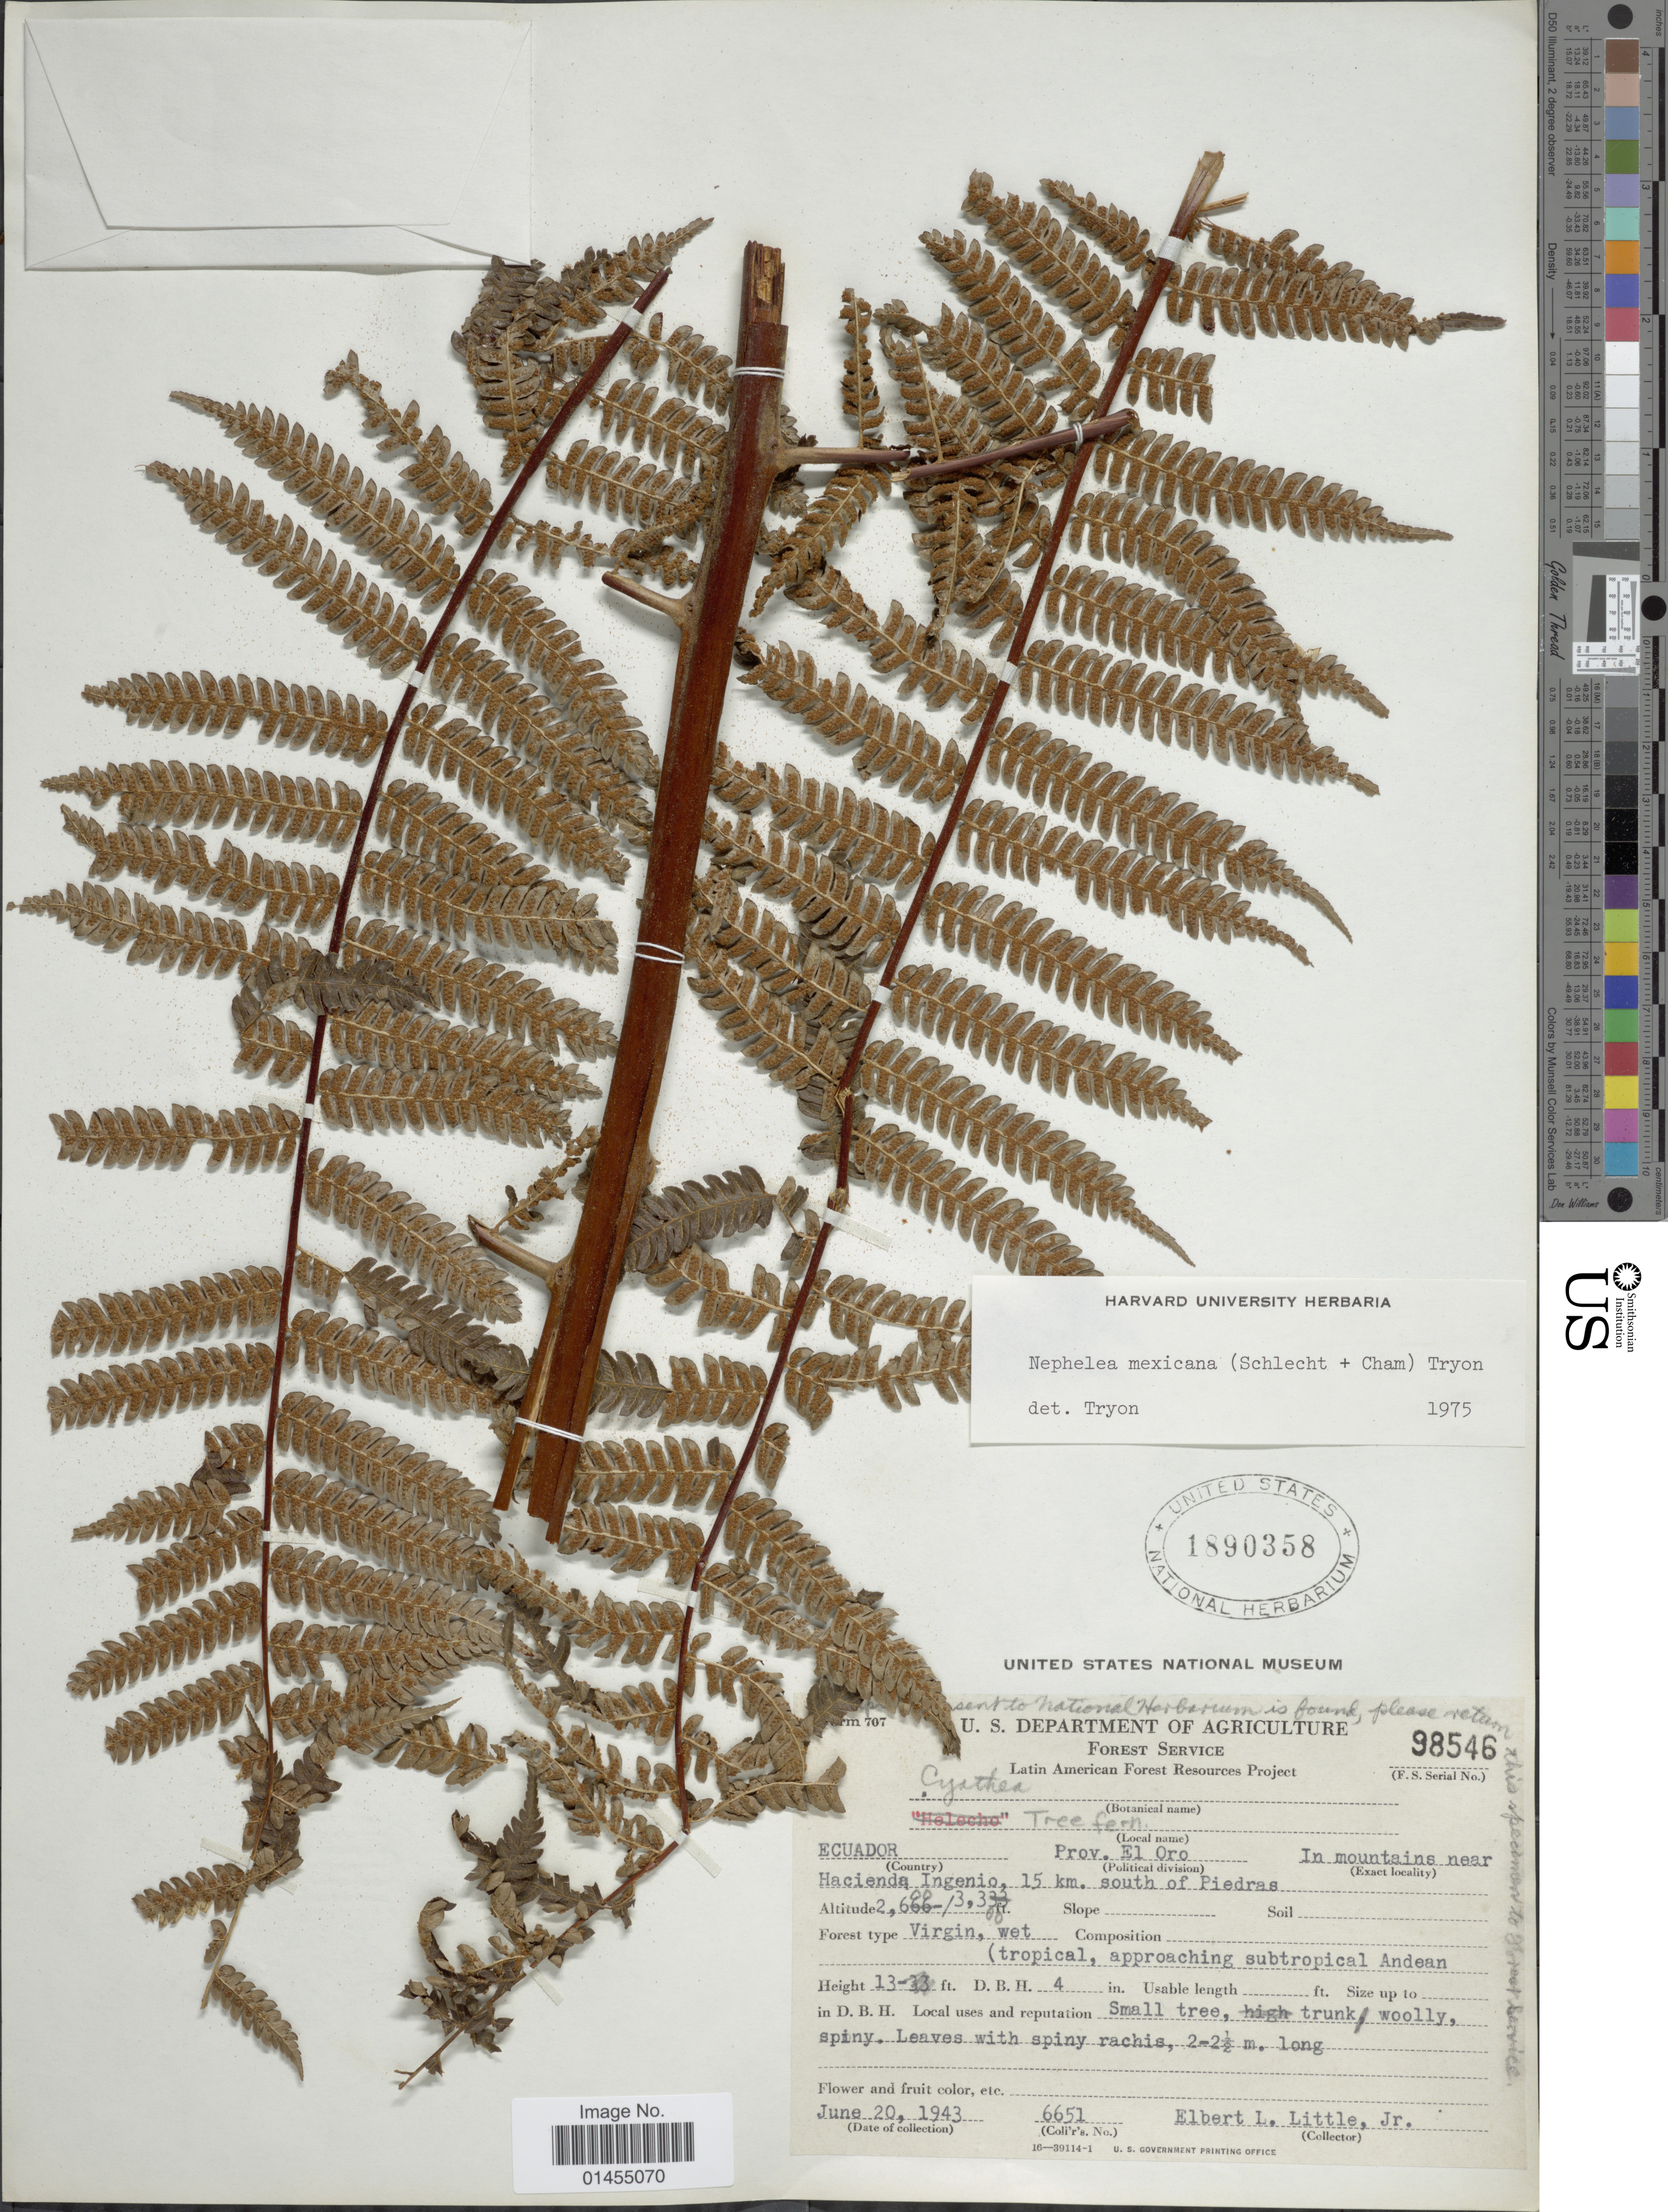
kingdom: Plantae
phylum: Tracheophyta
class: Polypodiopsida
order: Cyatheales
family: Cyatheaceae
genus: Alsophila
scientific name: Alsophila firma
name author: (Baker) D.S. Conant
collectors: E. L. Little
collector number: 6651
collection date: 1943-06-20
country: Ecuador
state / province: El Oro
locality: In mountains near Hacienda Ingenio, 15 km. south of Piedras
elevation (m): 792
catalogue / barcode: US 1890358